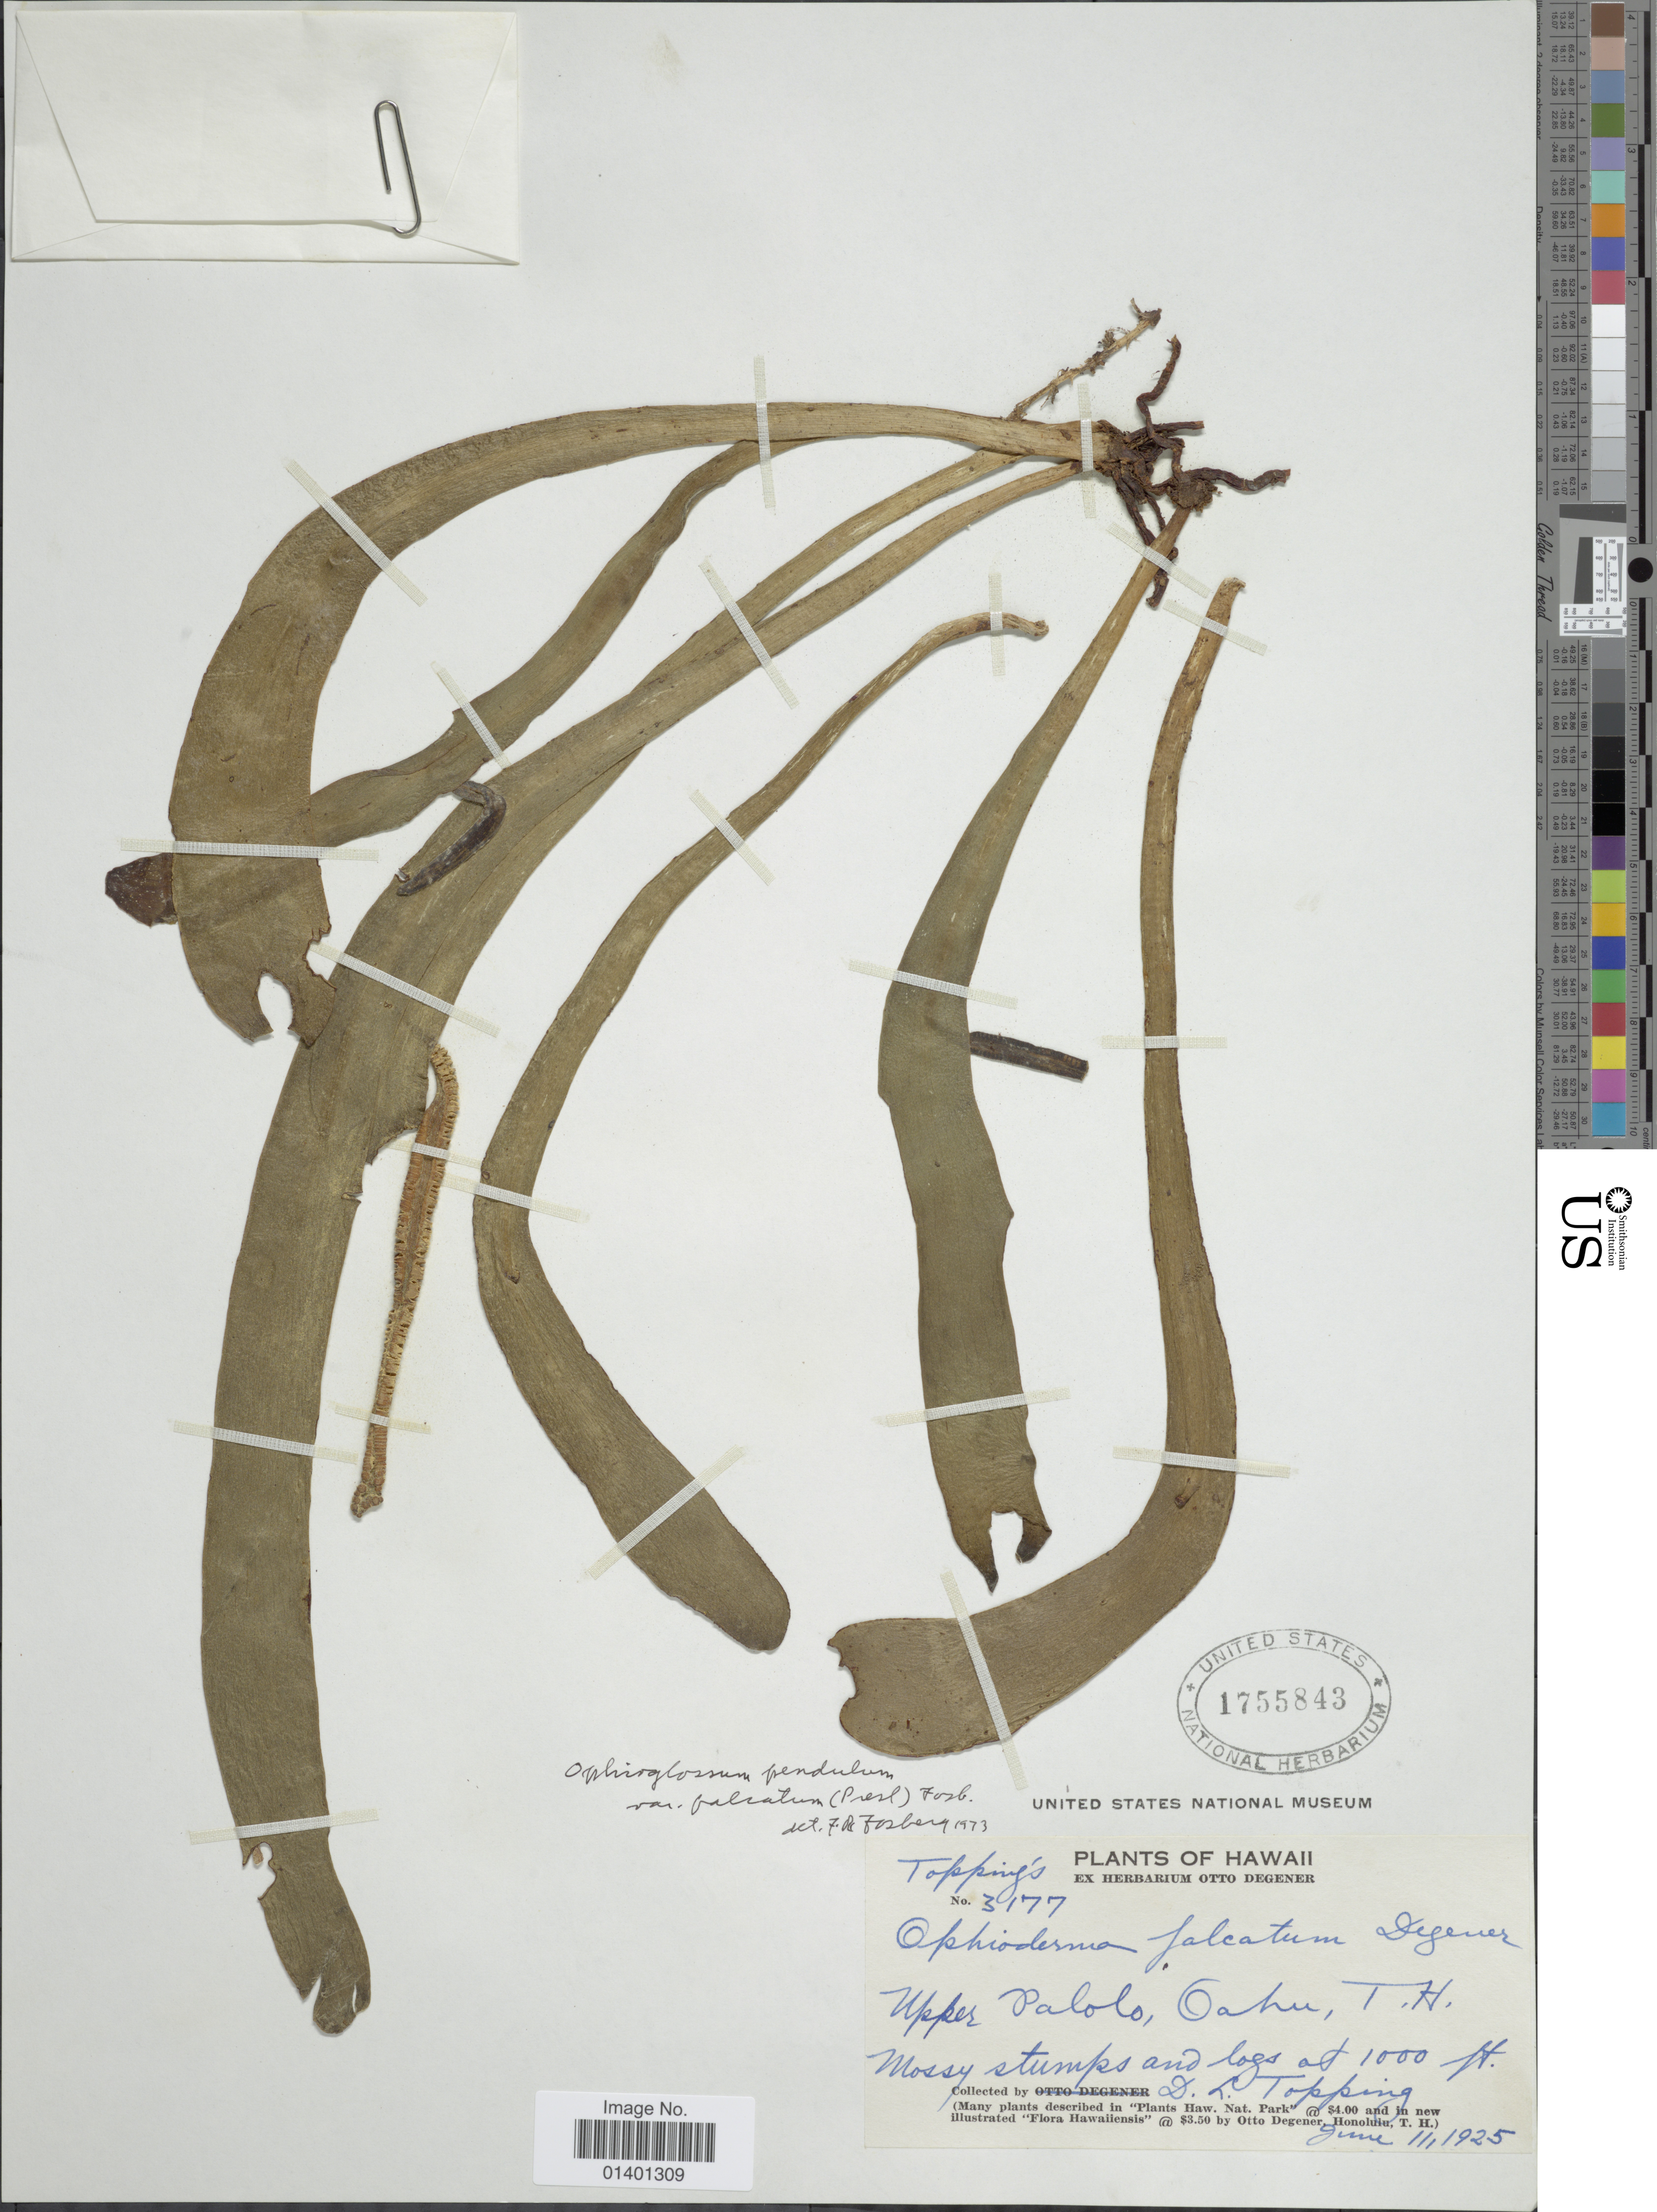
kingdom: Plantae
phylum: Tracheophyta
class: Polypodiopsida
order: Ophioglossales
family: Ophioglossaceae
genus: Ophioderma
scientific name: Ophioderma pendulum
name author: (L.) C. Presl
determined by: Wagner, W. L., (BOT), Smithsonian Institution - National Museum of Natural History (UNITED STATES)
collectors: D. L. Topping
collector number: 3177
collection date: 1925-06-11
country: United States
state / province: Hawaii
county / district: Honolulu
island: Oahu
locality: Upper Palolo, Oahu, T. H.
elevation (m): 305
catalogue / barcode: US 1755843